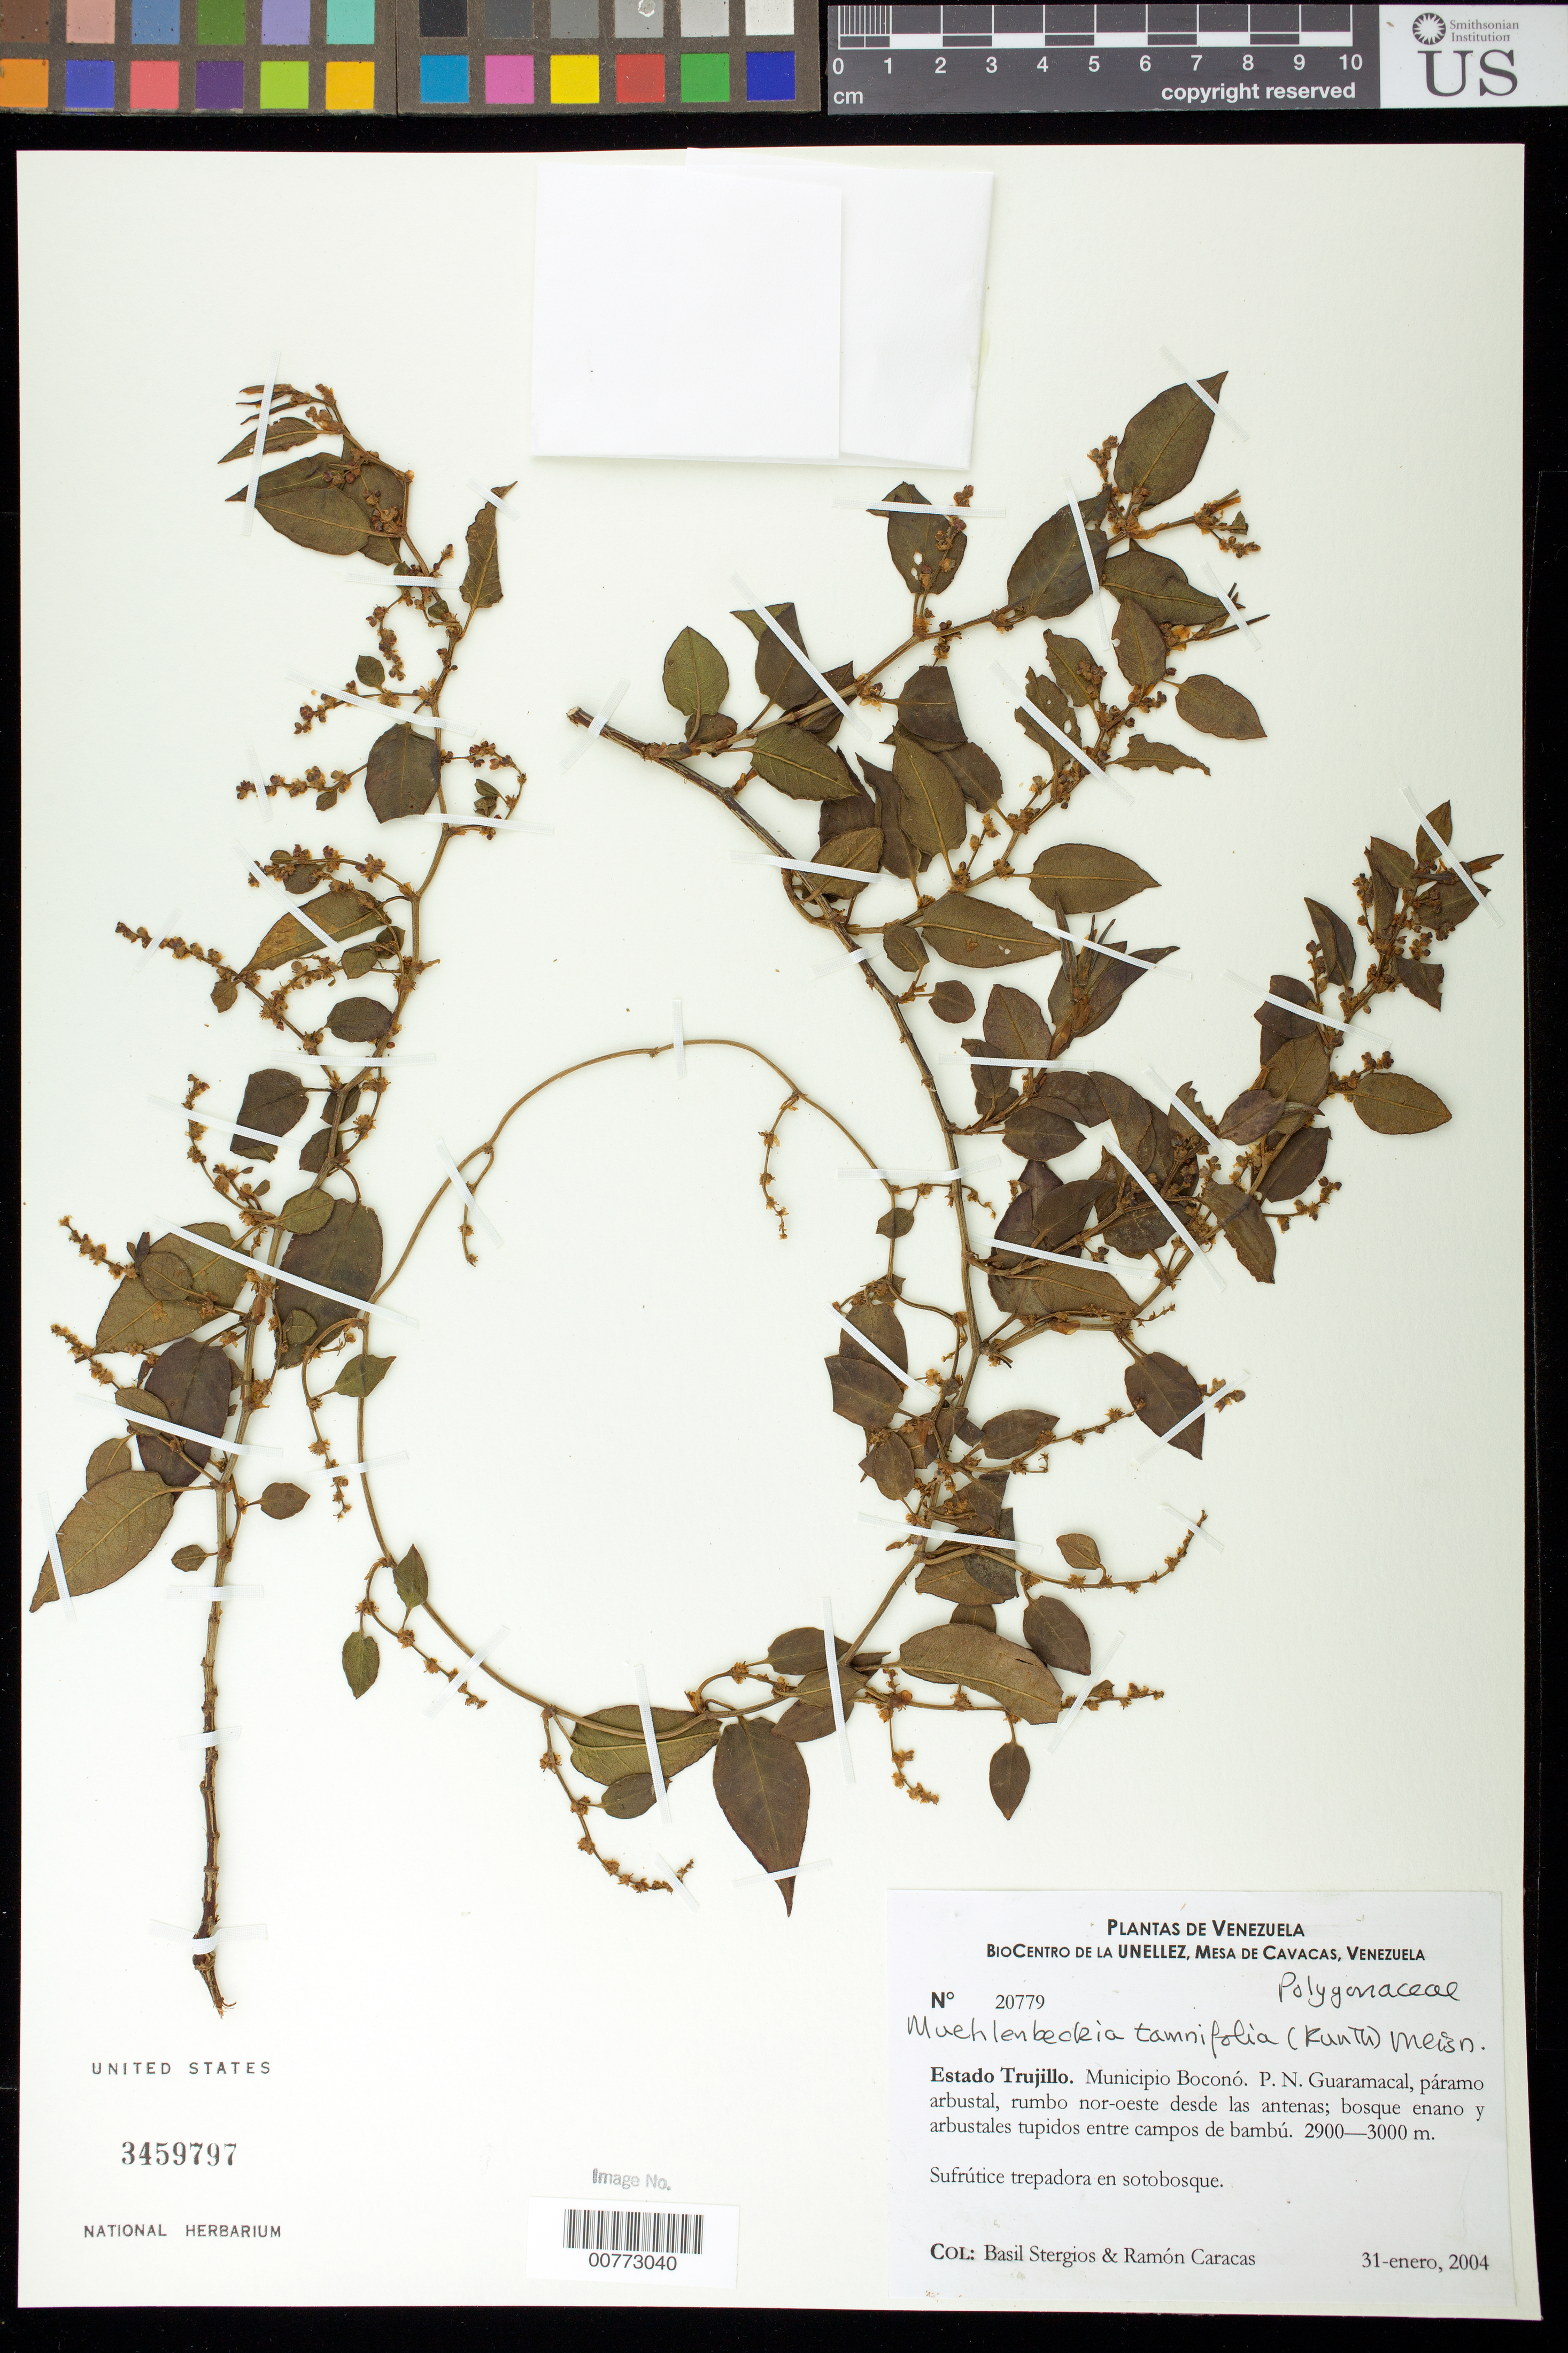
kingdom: Plantae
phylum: Tracheophyta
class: Magnoliopsida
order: Caryophyllales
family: Polygonaceae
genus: Muehlenbeckia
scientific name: Muehlenbeckia tamnifolia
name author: (Kunth) Meisn.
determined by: Stergios, B. G.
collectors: B. G. Stergios & R. Caracas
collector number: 20779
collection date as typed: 31 Jan 2004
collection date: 2004-01-31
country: Venezuela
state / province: Trujillo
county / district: Boconó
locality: Parque Nacional Guaramacal, rumbo NE desde las antenas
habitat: Páramo arbustal.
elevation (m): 2900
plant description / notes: PORT, US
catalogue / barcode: US 3459797